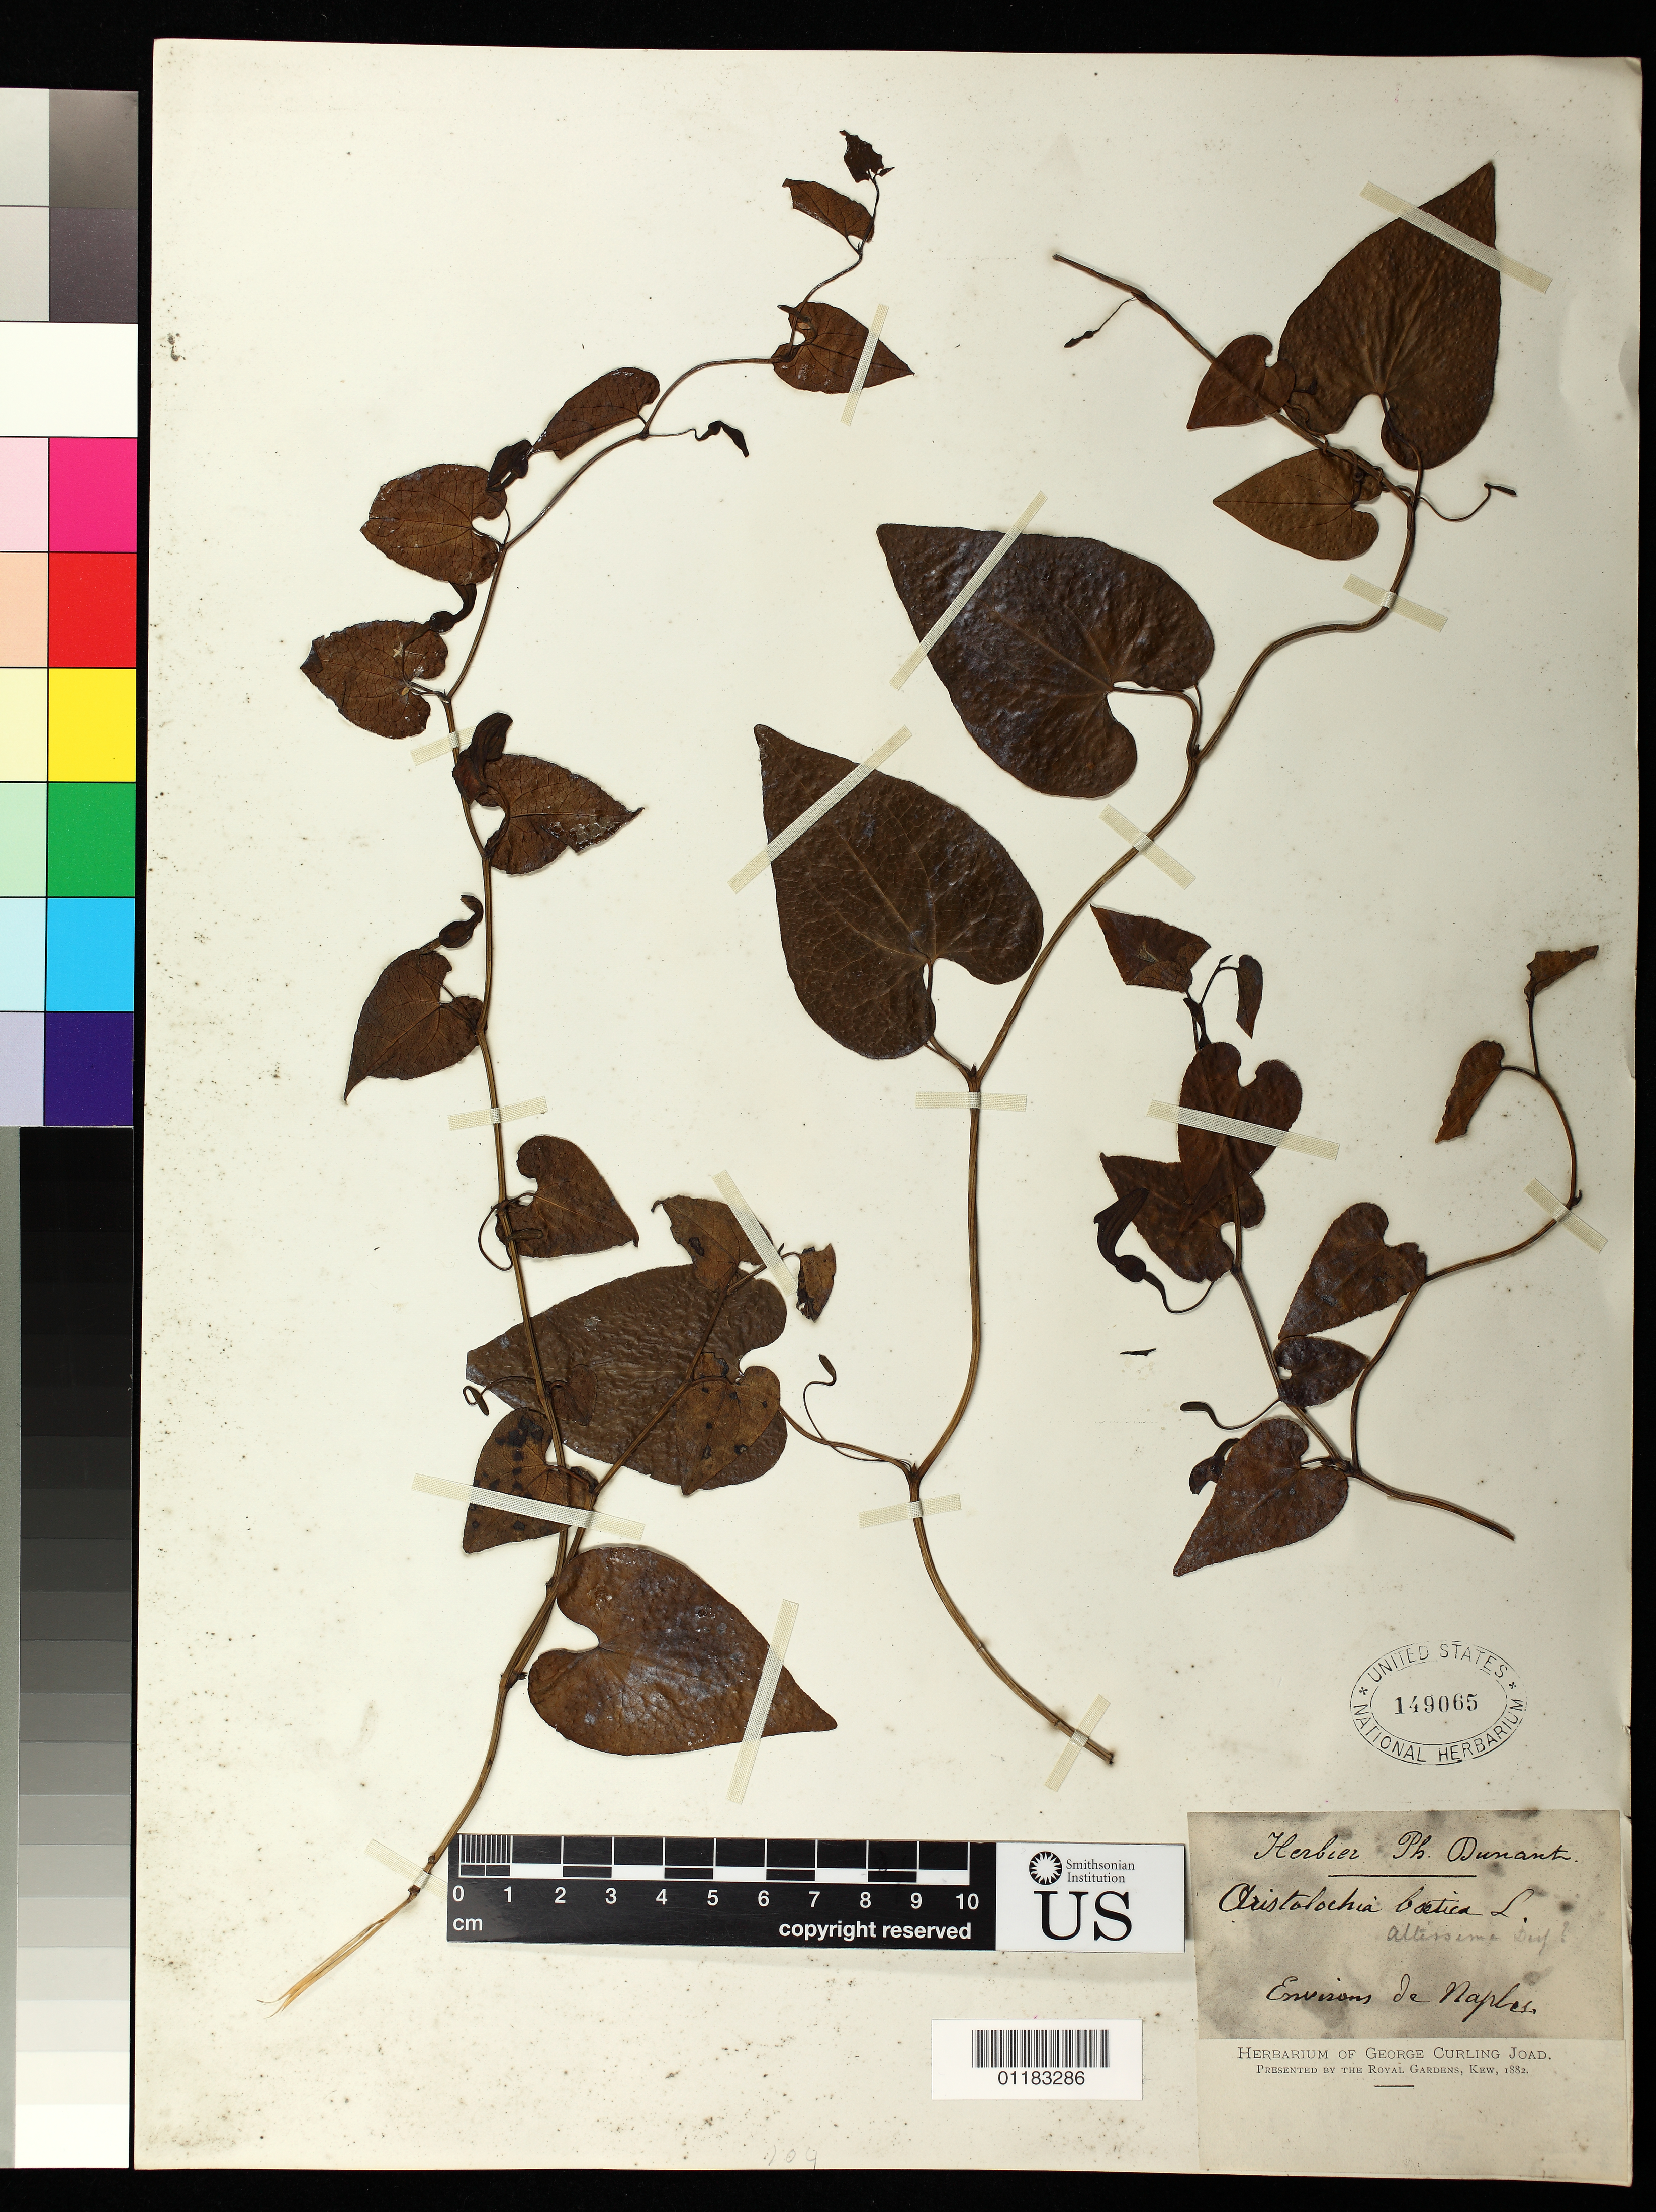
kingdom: Plantae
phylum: Tracheophyta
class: Magnoliopsida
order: Piperales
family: Aristolochiaceae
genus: Aristolochia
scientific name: Aristolochia baetica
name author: L.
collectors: P. Dunant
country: Italy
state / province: Campania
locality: Environs de Naples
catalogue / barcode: US 149065